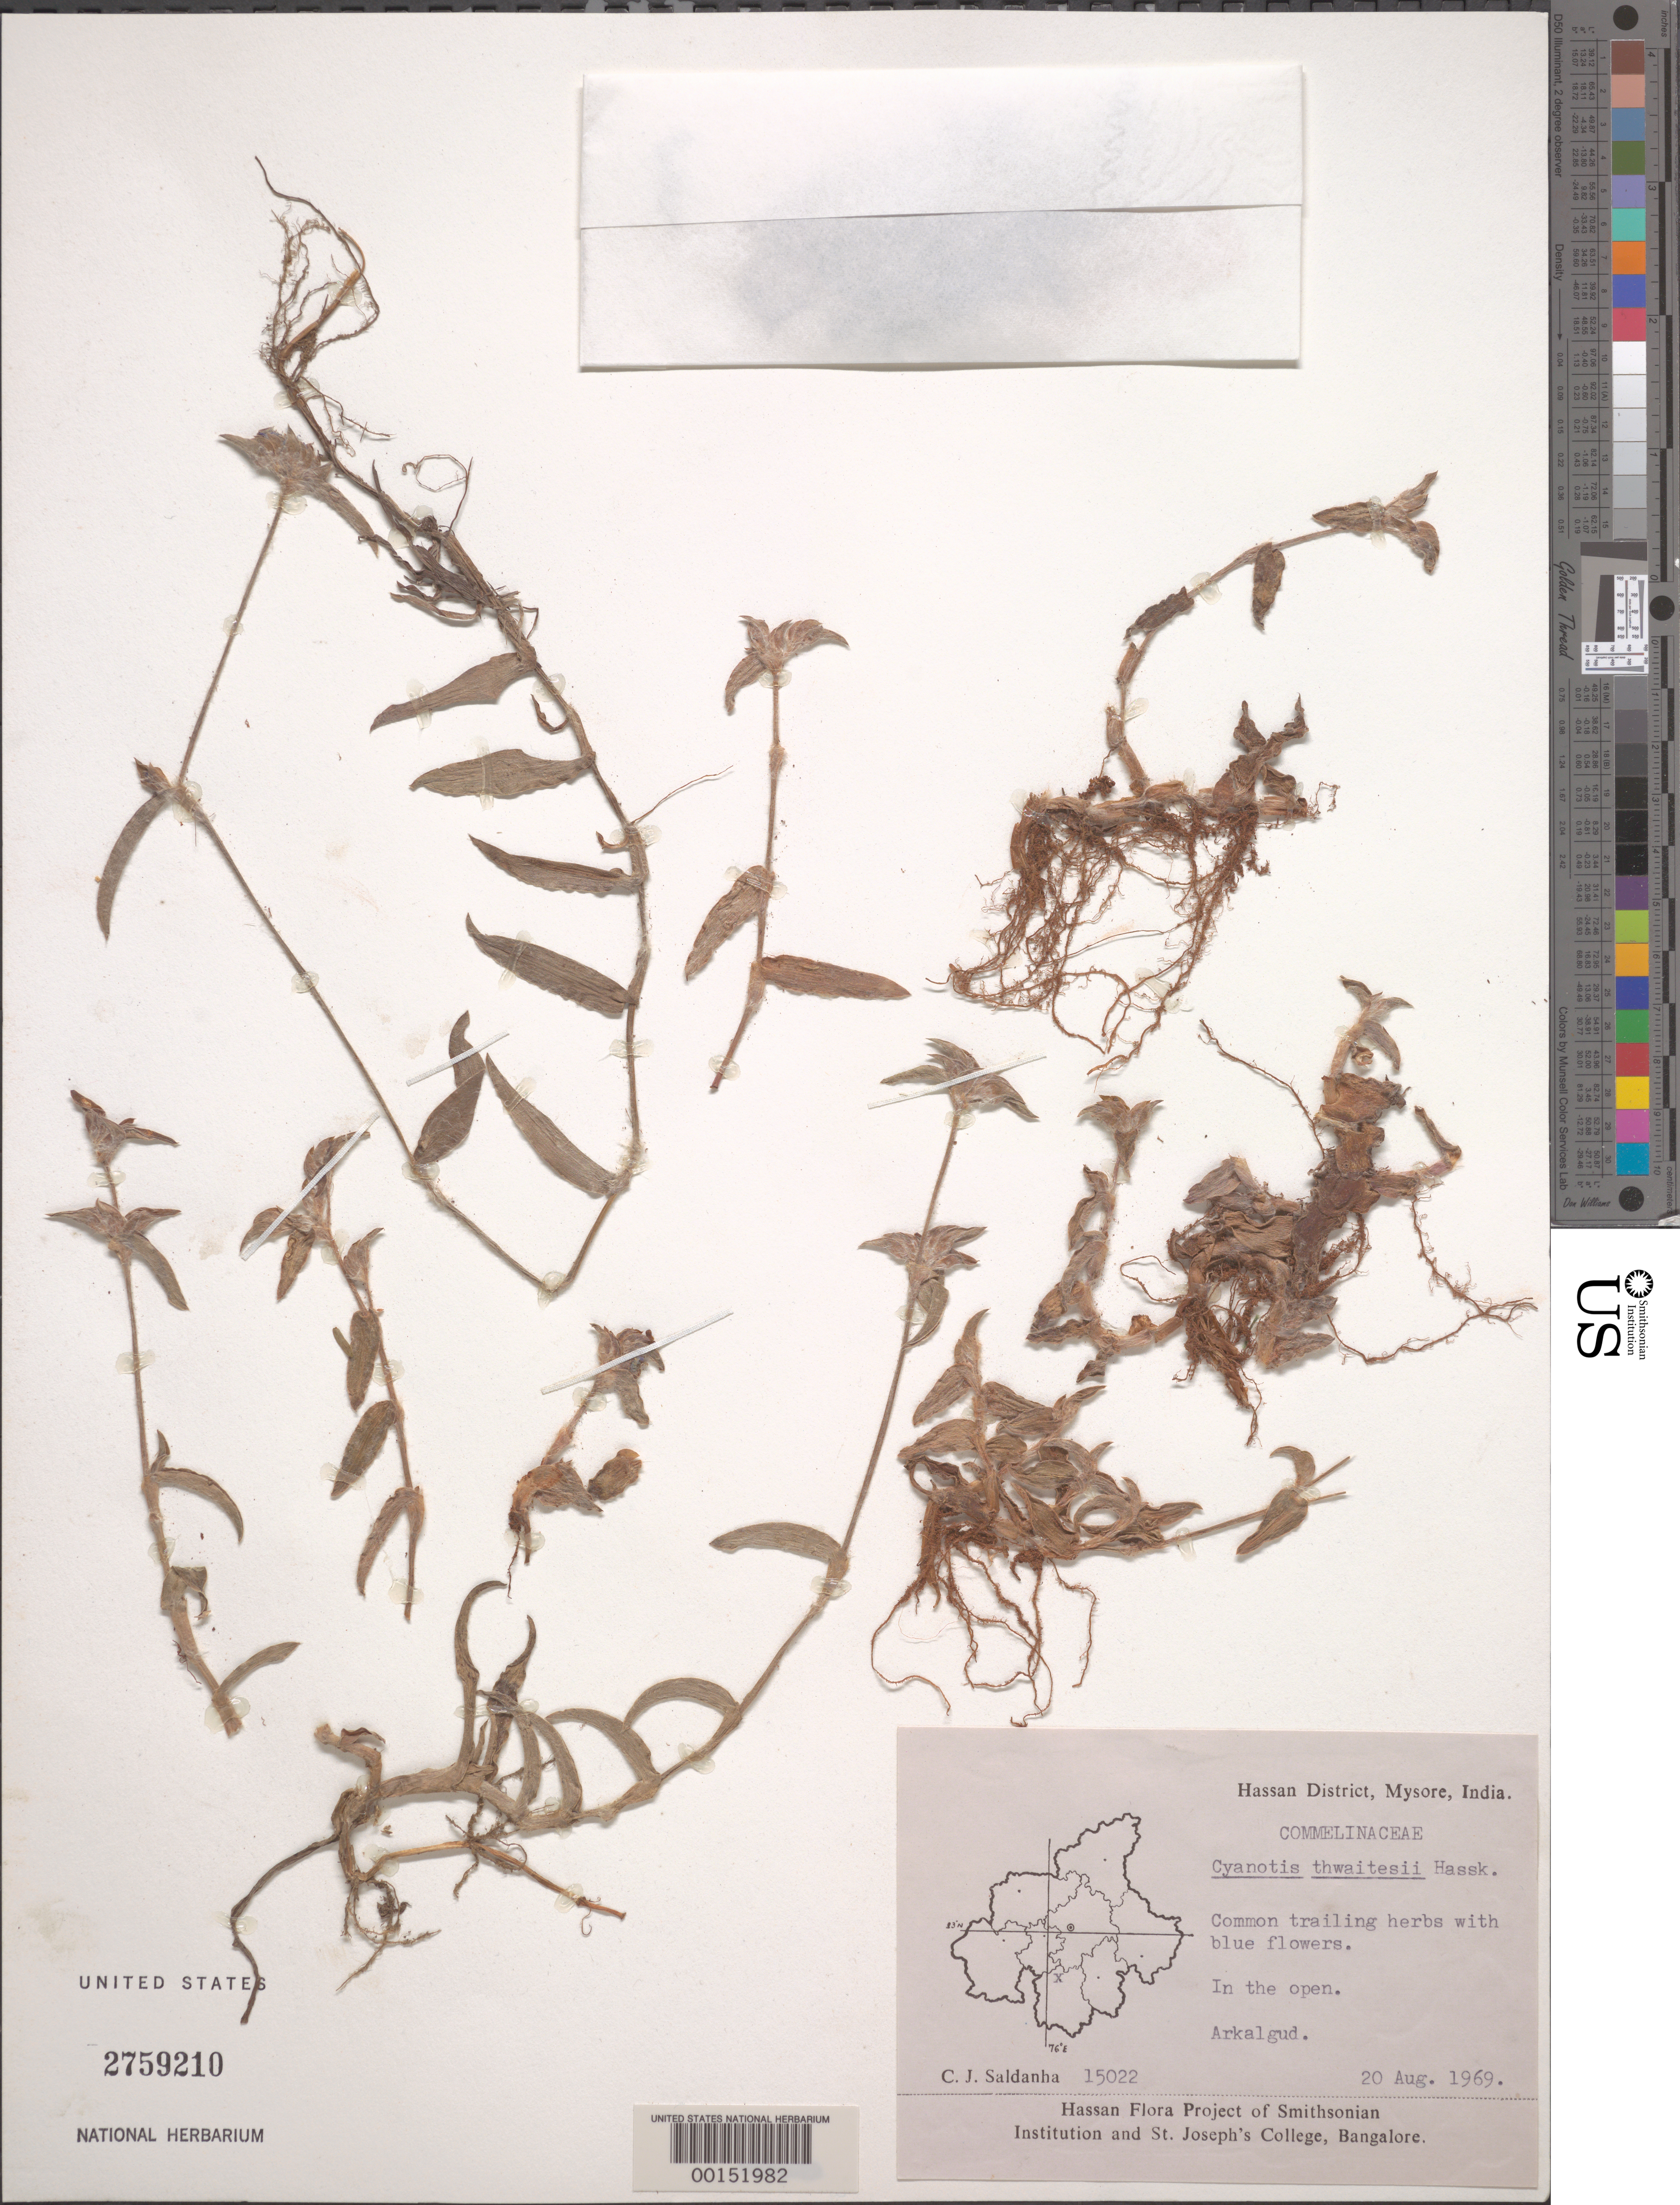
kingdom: Plantae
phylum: Tracheophyta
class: Liliopsida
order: Commelinales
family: Commelinaceae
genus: Cyanotis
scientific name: Cyanotis thwaitesii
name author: Hassk.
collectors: C. J. Saldanha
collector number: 15022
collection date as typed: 20 Aug 1969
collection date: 1969-08-20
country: India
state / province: Karnataka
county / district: Hassan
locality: Arkalgud, mysore state [mysore state = karnataka.]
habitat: Open area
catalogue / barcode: US 2759210